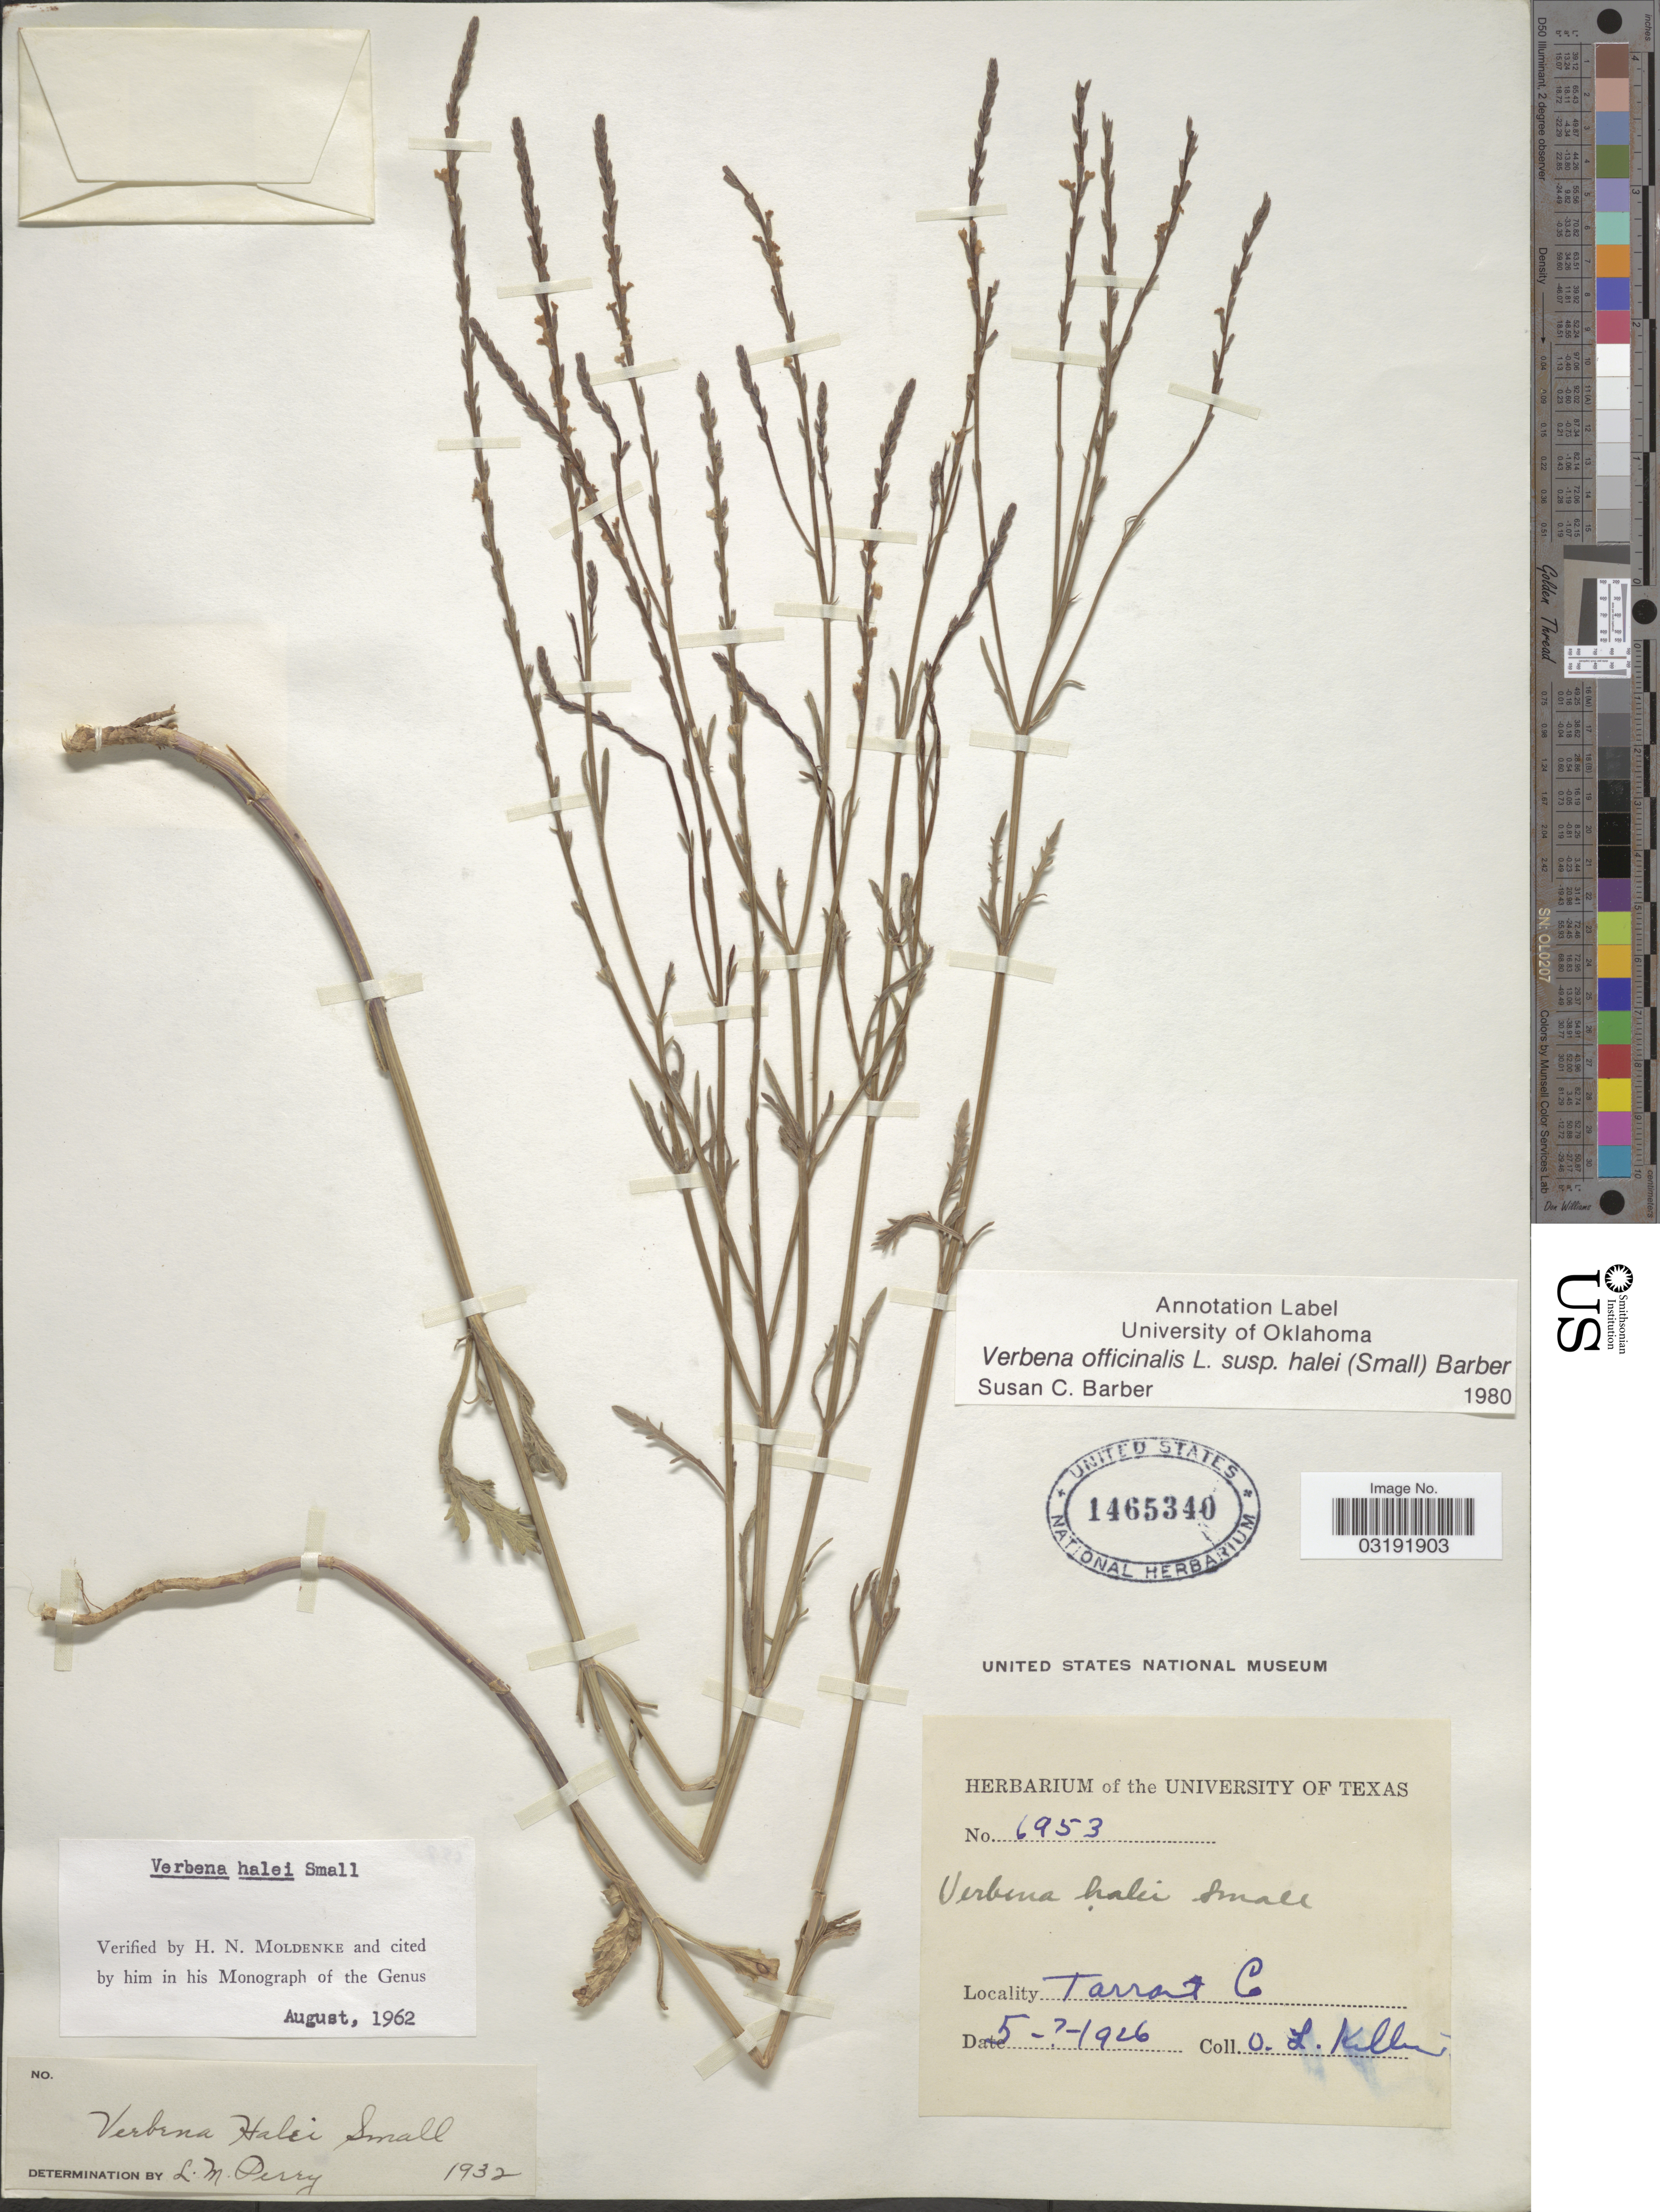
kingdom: Plantae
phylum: Tracheophyta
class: Magnoliopsida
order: Lamiales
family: Verbenaceae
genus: Verbena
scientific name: Verbena officinalis subsp. halei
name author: L.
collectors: O. Killian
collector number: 6953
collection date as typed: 5-?-1926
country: United States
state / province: Texas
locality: Tarrant Co.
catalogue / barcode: US 1465340